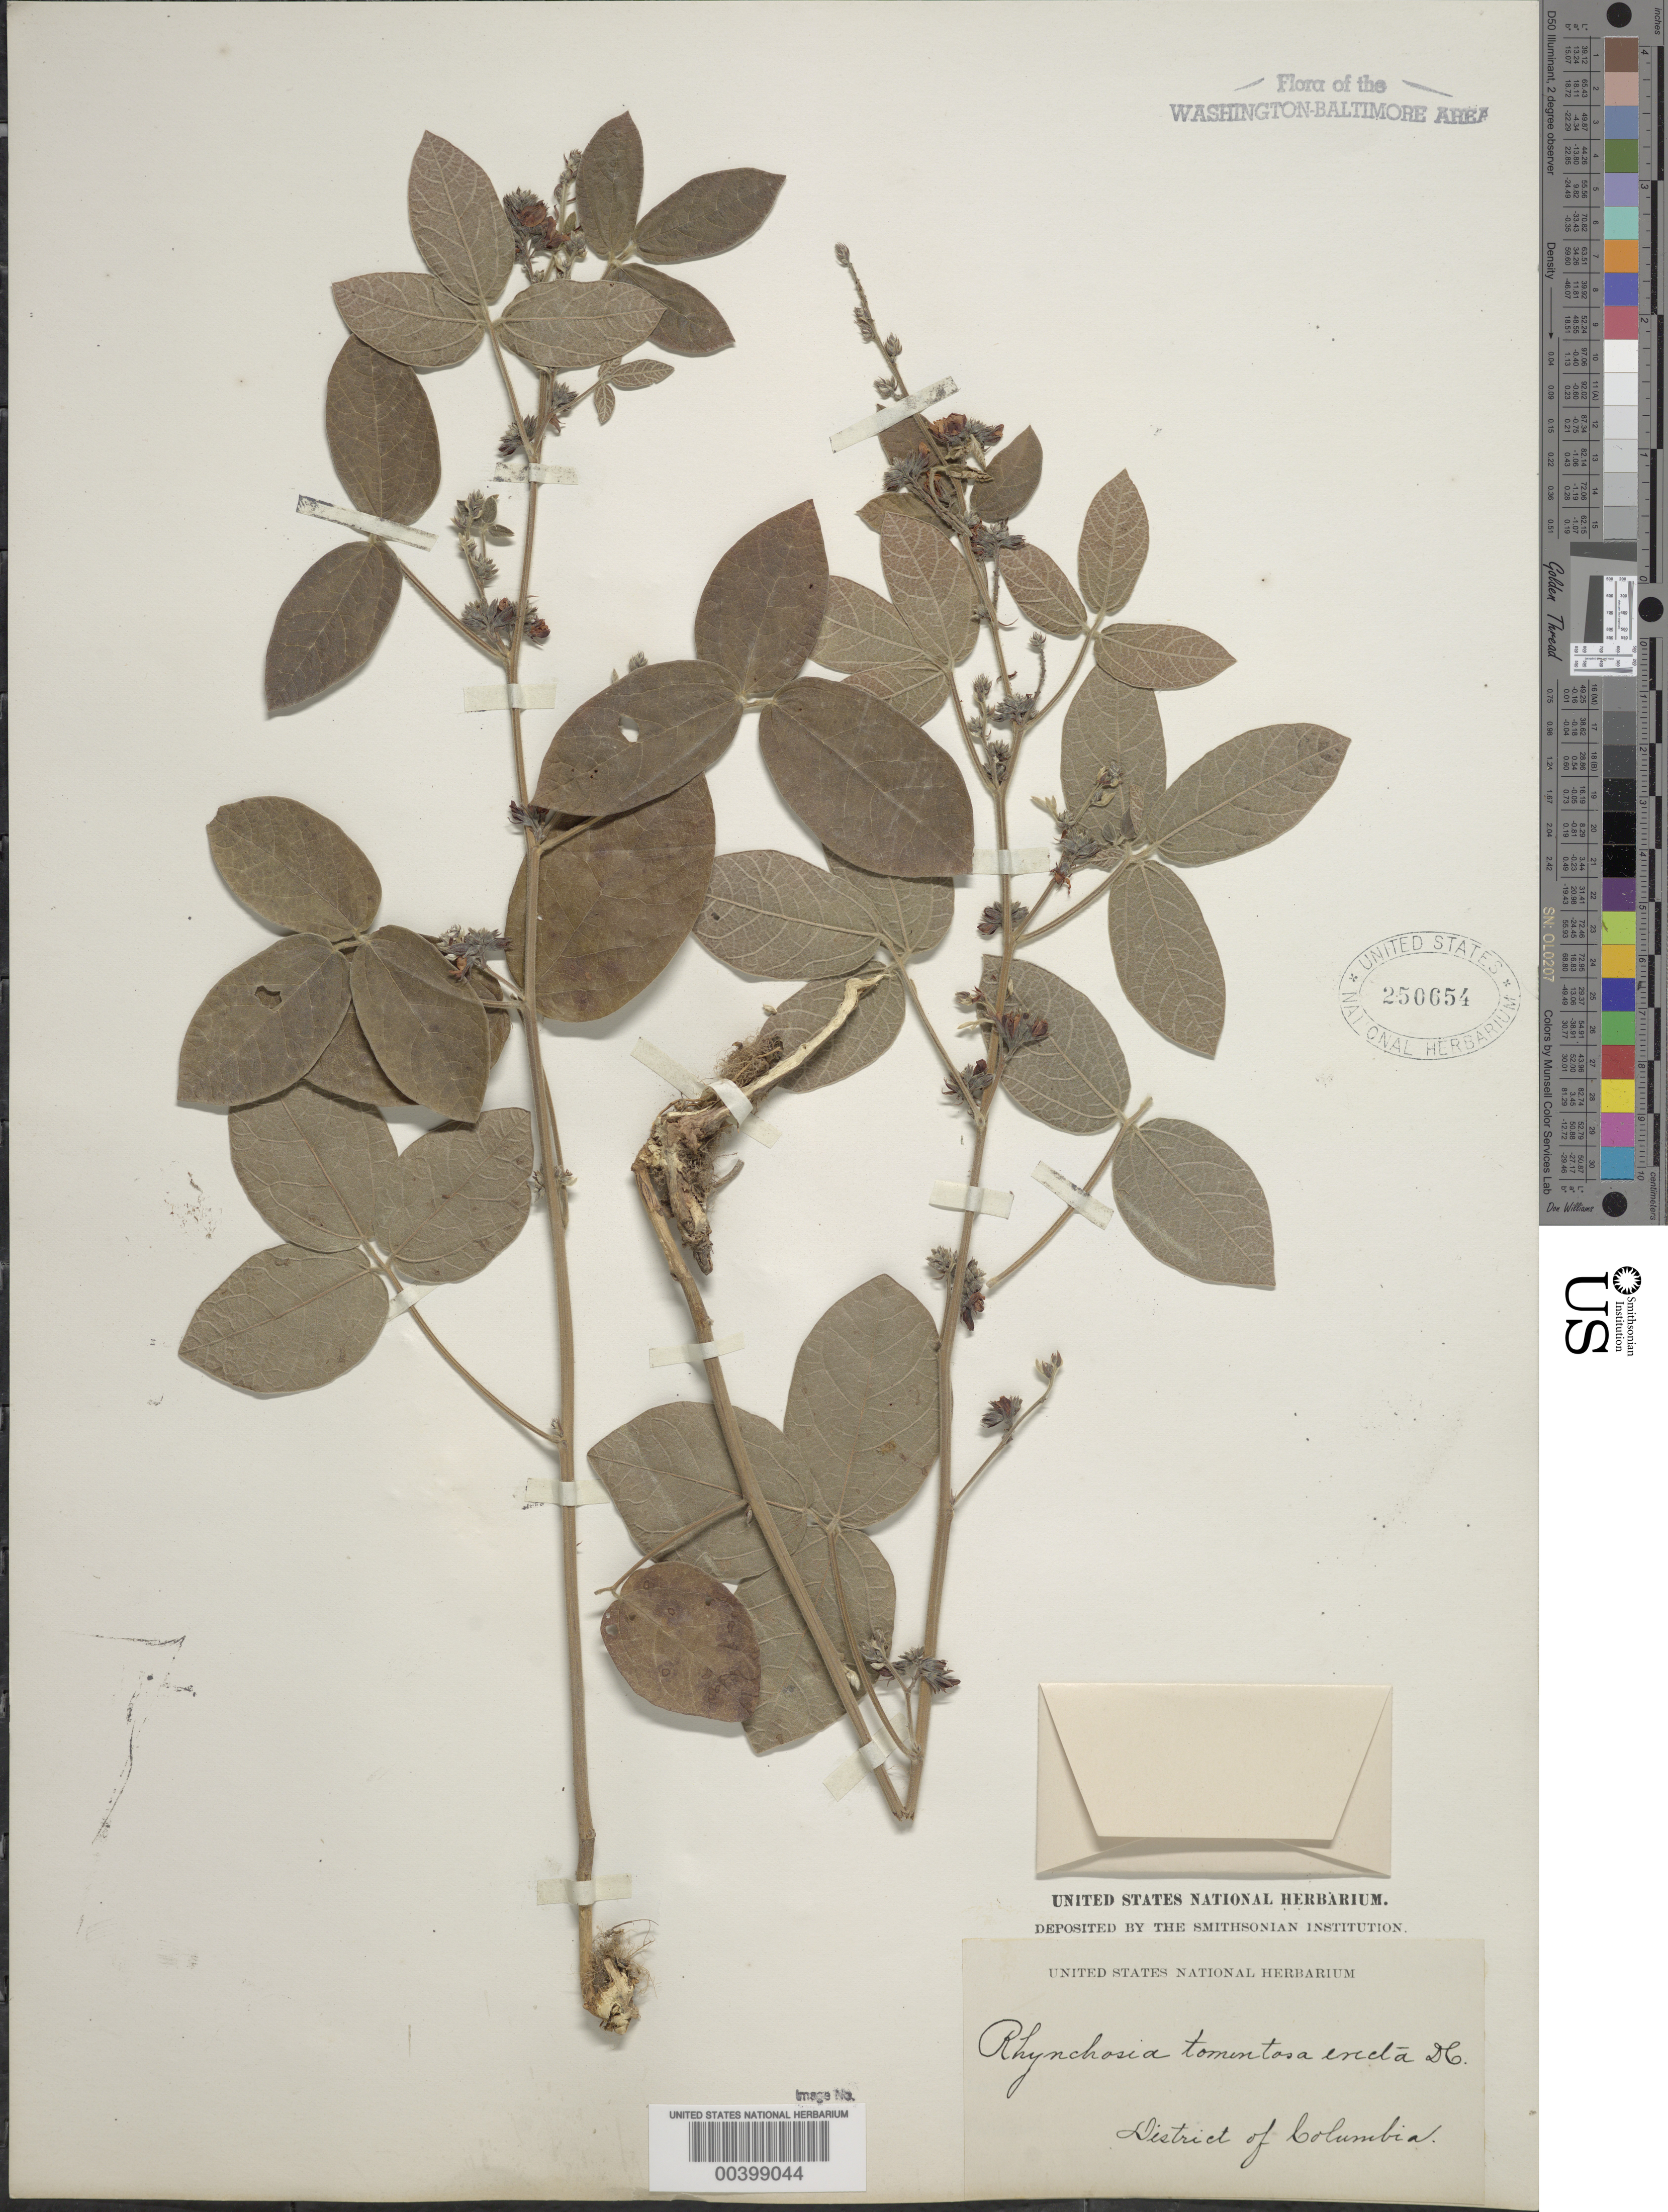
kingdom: Plantae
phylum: Tracheophyta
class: Magnoliopsida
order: Fabales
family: Fabaceae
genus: Rhynchosia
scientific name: Rhynchosia tomentosa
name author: (L.) Hook. & Arn.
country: United States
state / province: District of Columbia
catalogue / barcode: US 250654